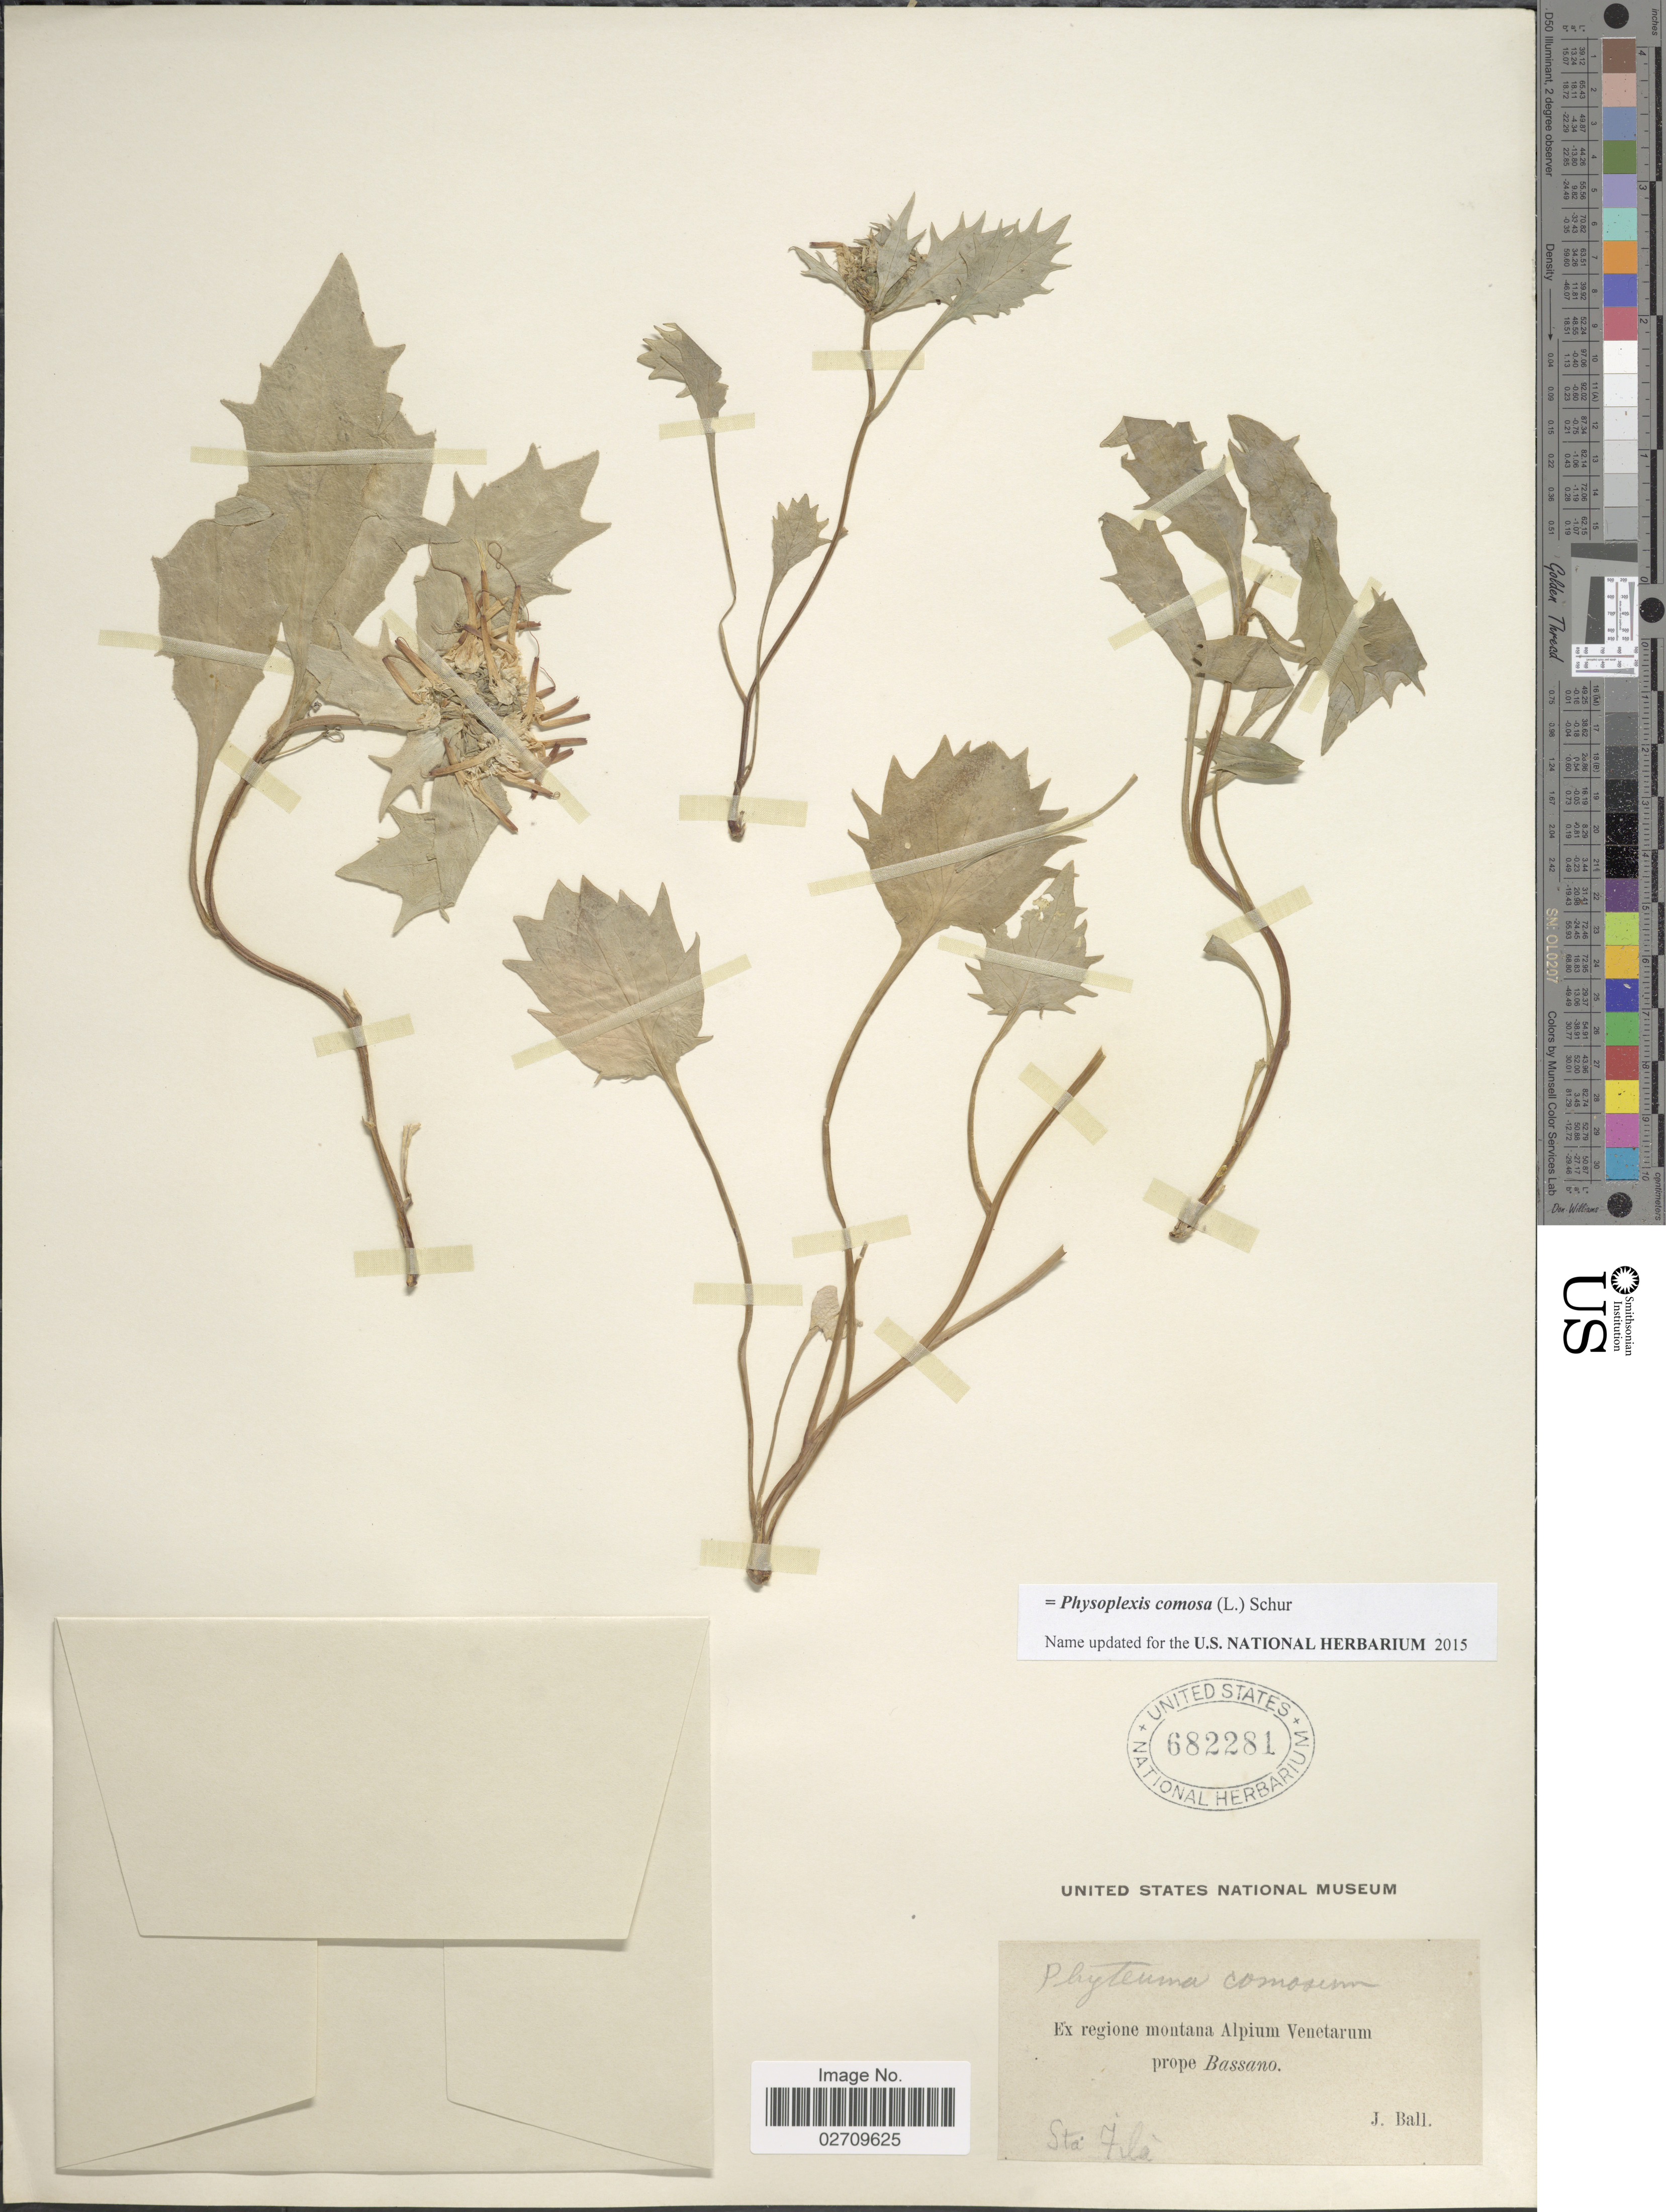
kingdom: Plantae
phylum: Tracheophyta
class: Magnoliopsida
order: Asterales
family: Campanulaceae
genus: Physoplexis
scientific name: Physoplexis comosa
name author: (L.) Schur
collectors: J. Ball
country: Italy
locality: Ex Regione montana Alpium Venetarum prope Bassano. Sta. Fila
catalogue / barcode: US 682281